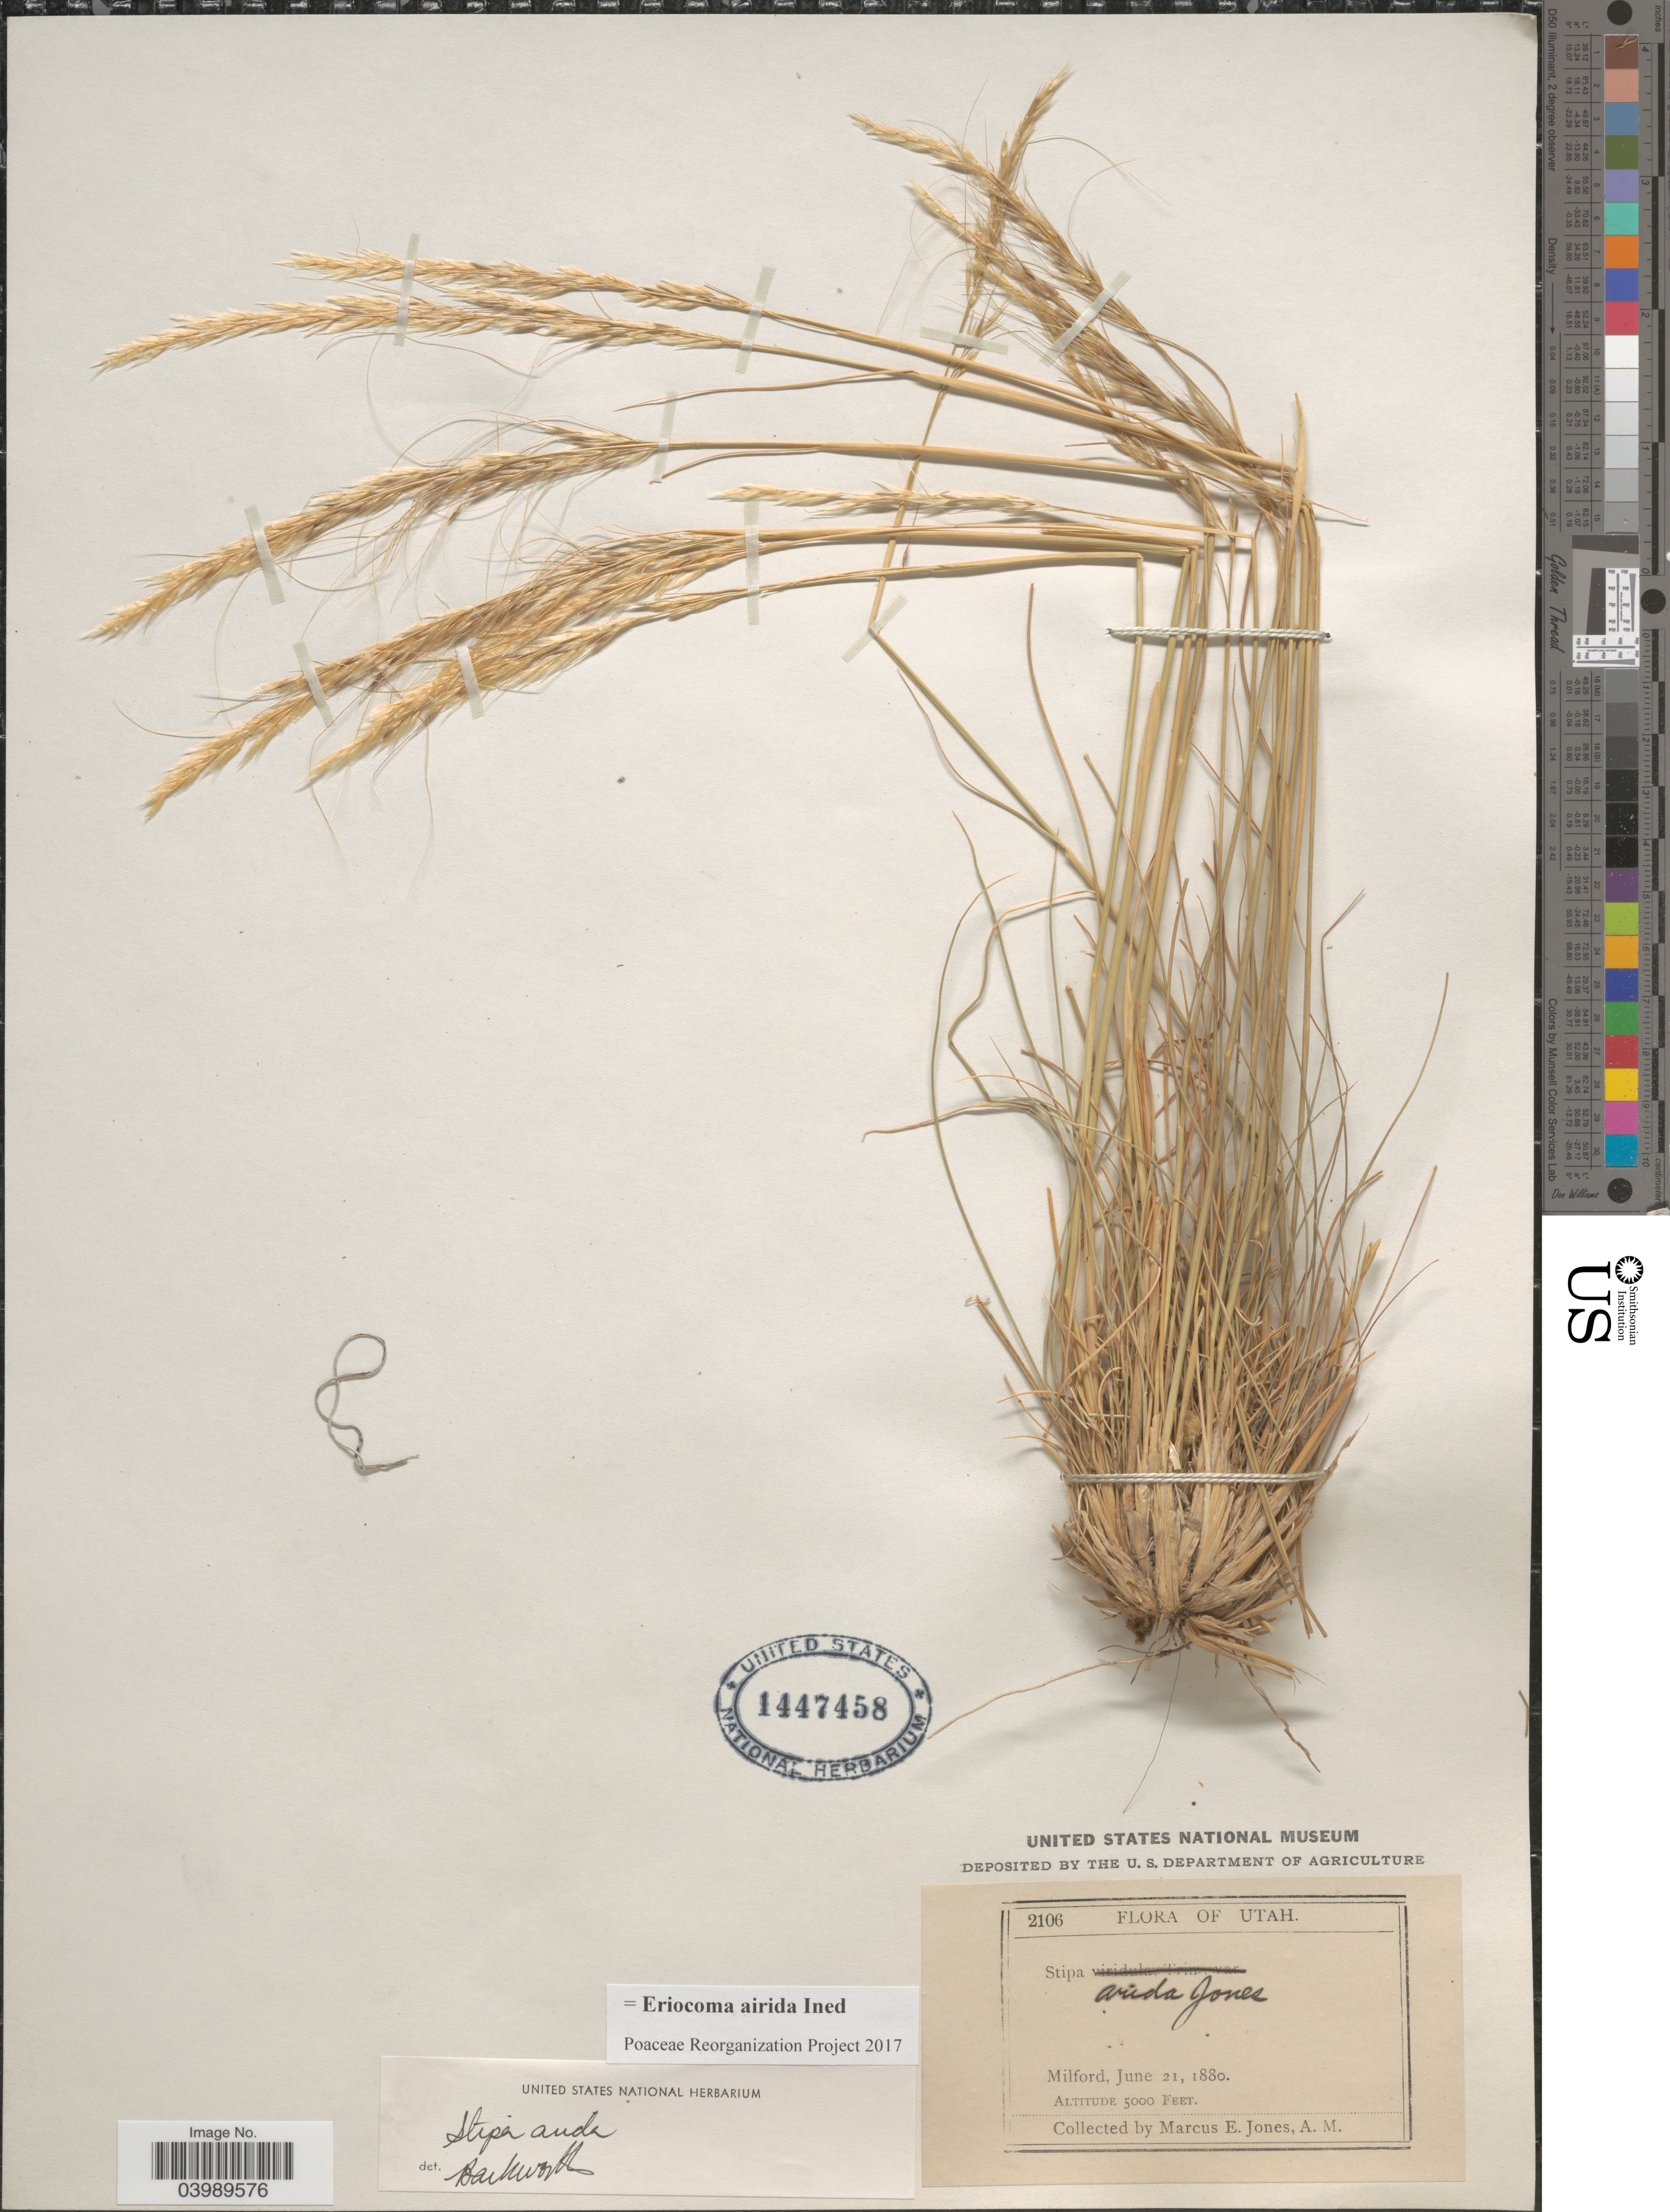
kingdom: Plantae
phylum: Tracheophyta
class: Liliopsida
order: Poales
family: Poaceae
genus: Eriocoma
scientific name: Eriocoma arida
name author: (M.E. Jones) Romasch.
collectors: M. E. Jones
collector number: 2106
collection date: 1880-06-21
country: United States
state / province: Utah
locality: Milford.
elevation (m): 1524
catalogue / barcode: US 1447458